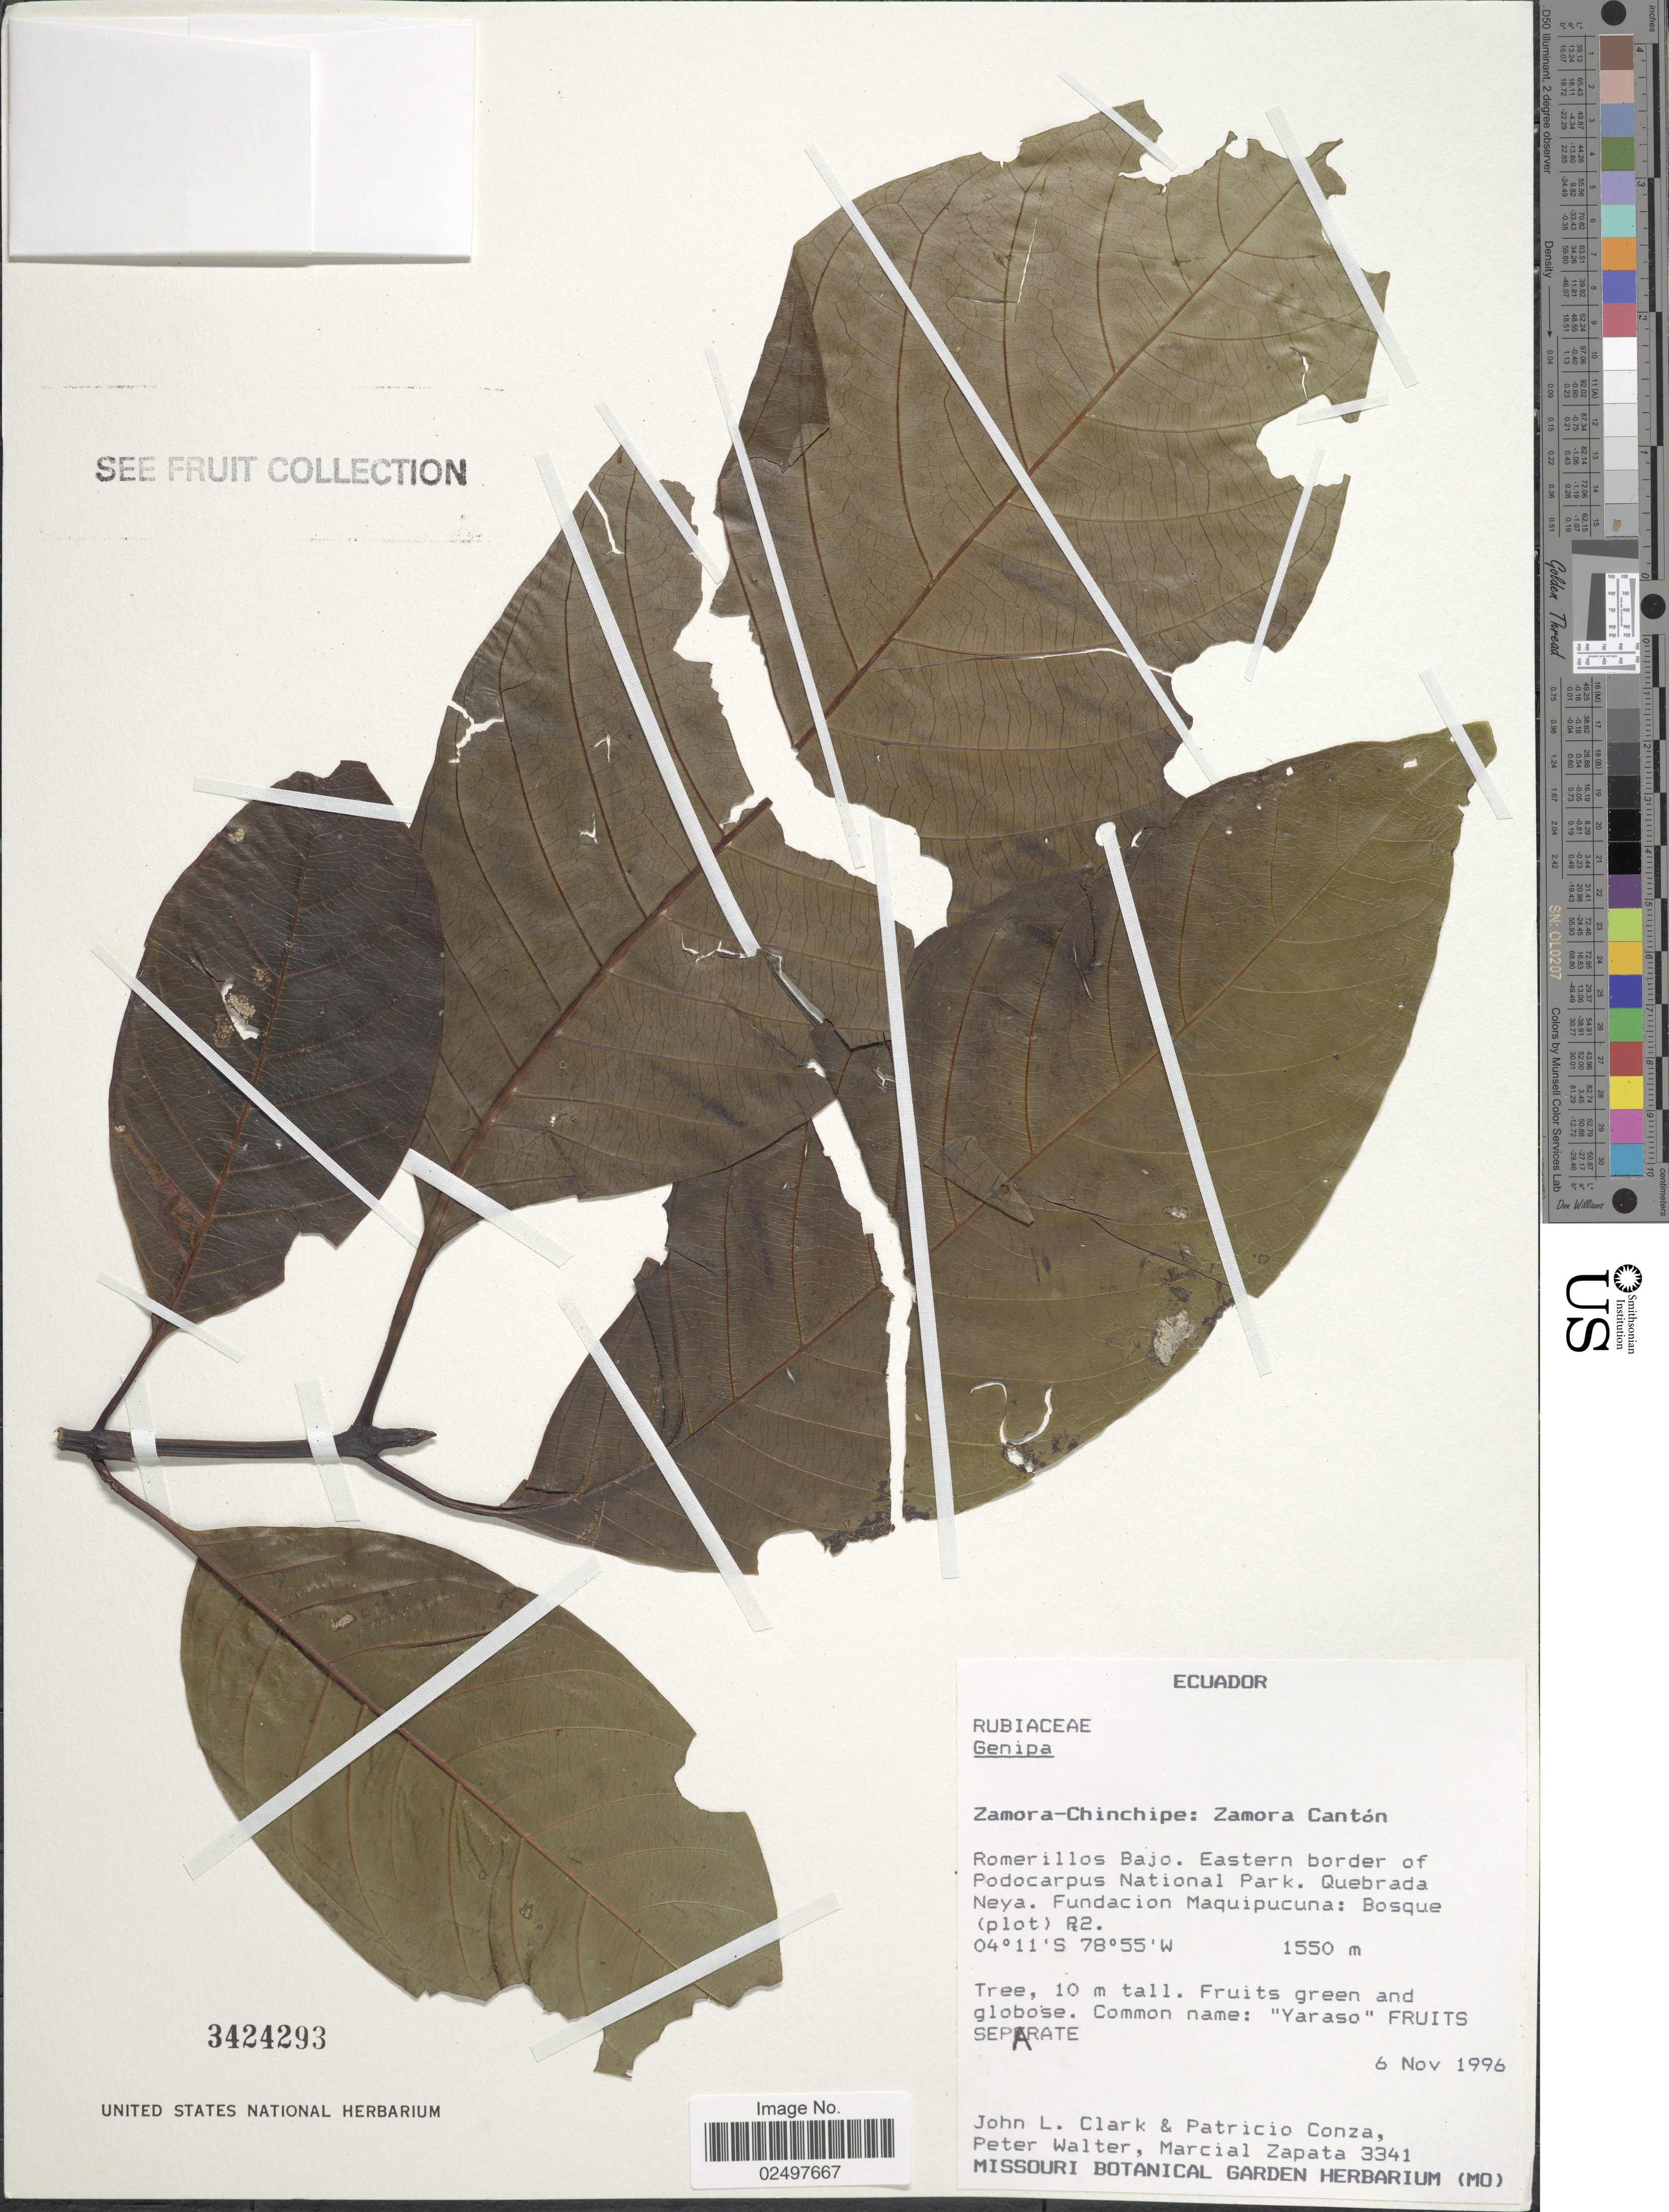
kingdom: Plantae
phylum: Tracheophyta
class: Magnoliopsida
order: Gentianales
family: Rubiaceae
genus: Genipa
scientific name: Genipa sp.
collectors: J. L. Clark, P. Conza, P. Walter & M. Zapata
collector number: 3341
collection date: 1996-11-06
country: Ecuador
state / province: Zamora-Chinchipe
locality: Zamora Canton. Romerillos Bajo. Eastern border of Podocarpus National Park. Quebrada Neya. Fundacion Maquipucuna: Bosque (plot) R2 [interpreted]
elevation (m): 1550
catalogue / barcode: US 3424293